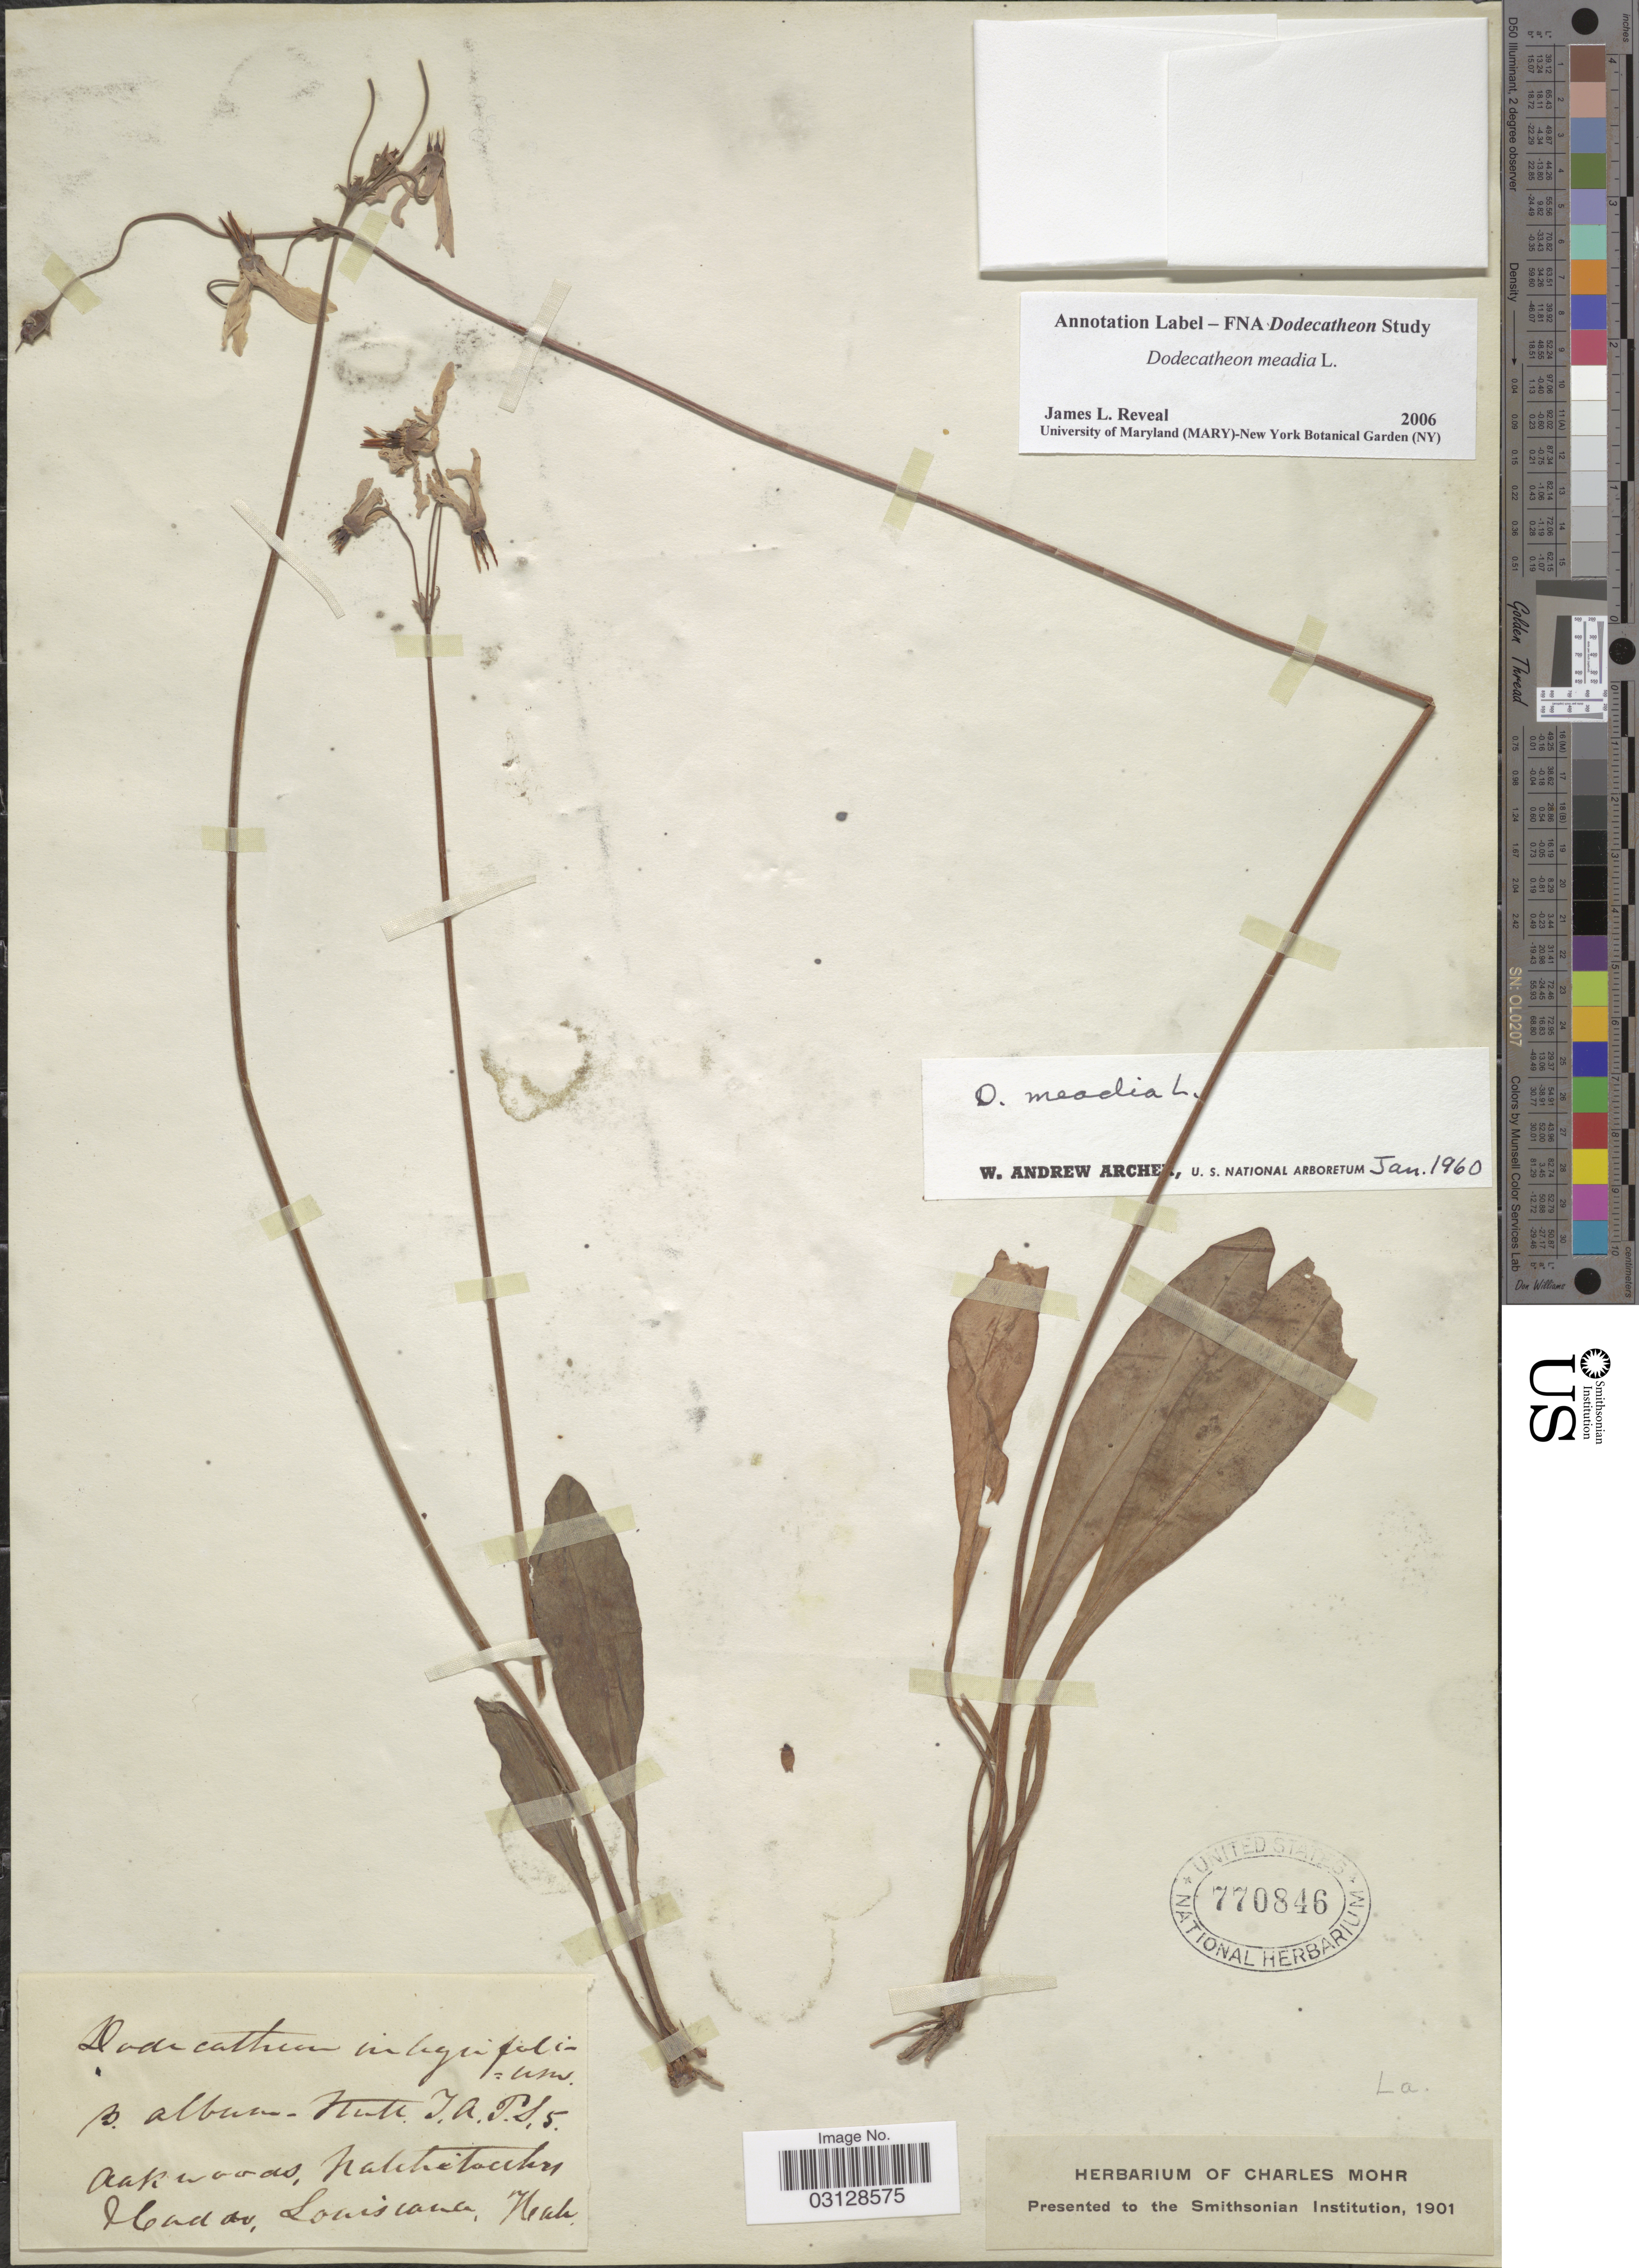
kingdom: Plantae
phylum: Tracheophyta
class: Magnoliopsida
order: Ericales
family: Primulaceae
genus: Dodecatheon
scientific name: Dodecatheon meadia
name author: L.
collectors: Mohr, C. T. (herbarium)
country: United States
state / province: Louisiana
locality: Oak woods, Natchitoches Head riv. [interpreted]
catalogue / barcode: US 770846